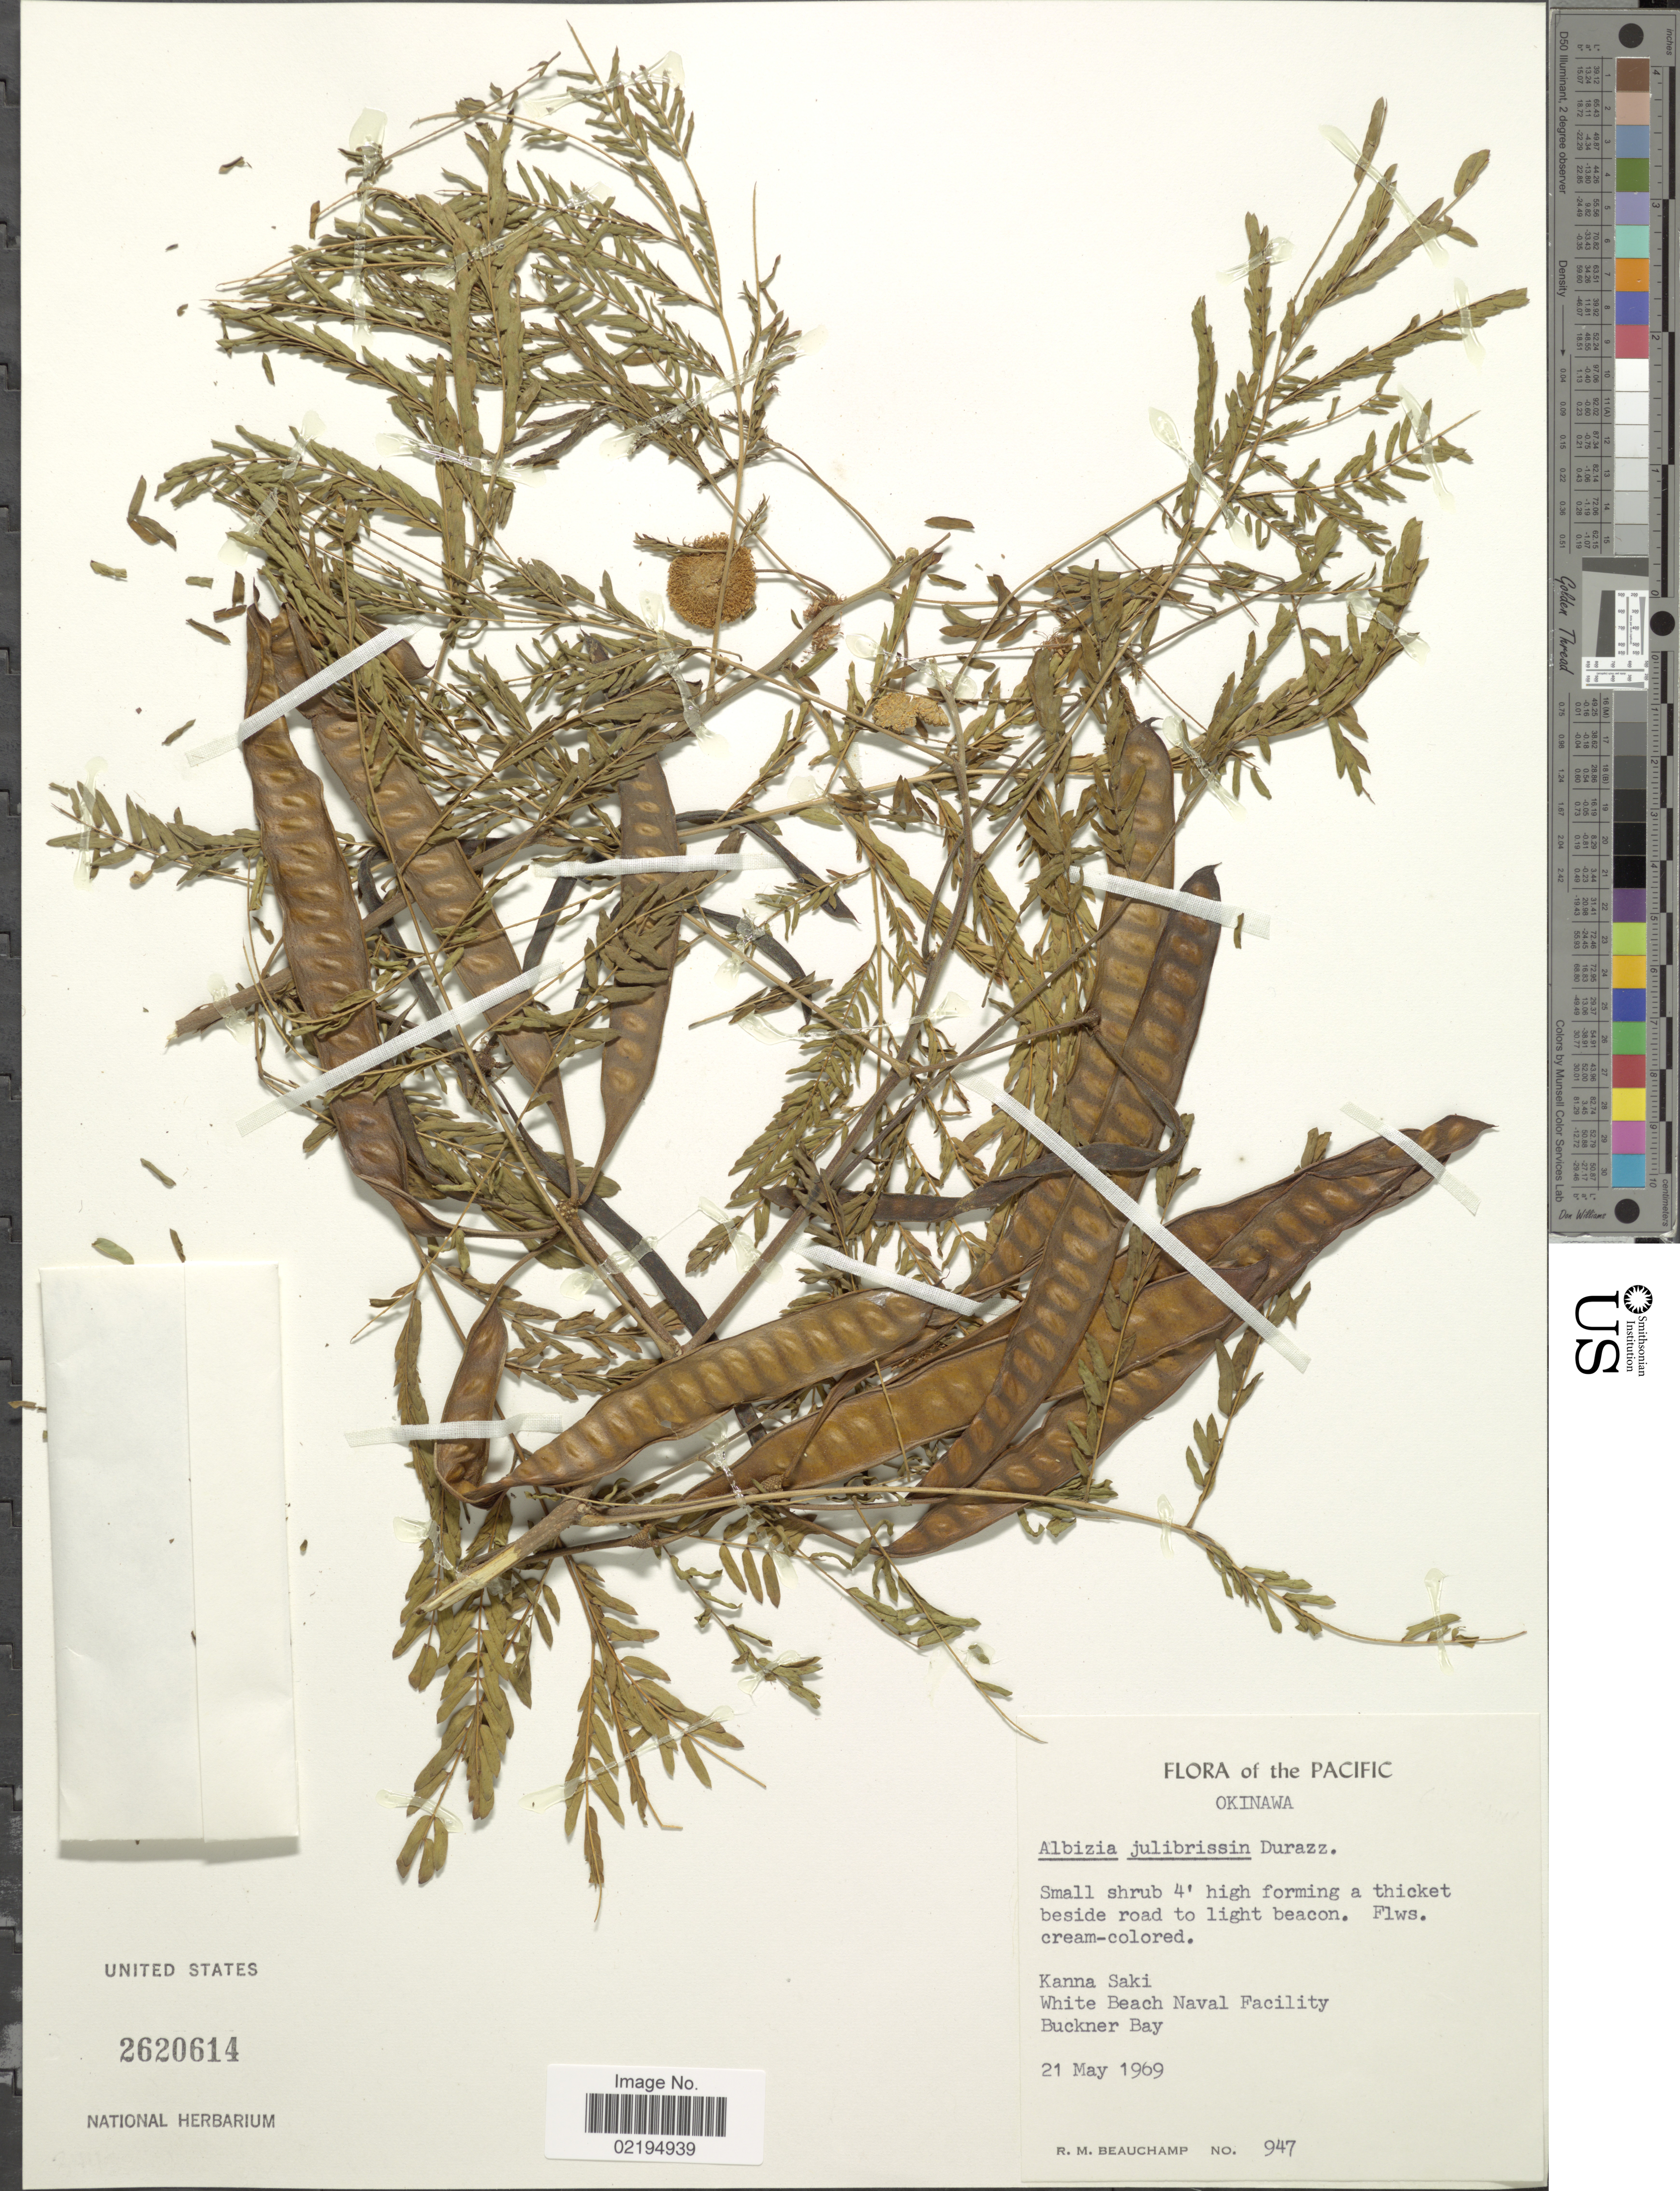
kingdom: Plantae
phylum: Tracheophyta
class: Magnoliopsida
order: Fabales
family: Fabaceae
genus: Albizia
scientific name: Albizia julibrissin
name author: Durazz.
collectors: R. Beauchamp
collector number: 947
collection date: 1969-05-21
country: Japan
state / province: Okinawa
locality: Pacific, Kanna Saki, White Beach Naval Facility, Buckner Bay, beside road.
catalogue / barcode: US 2620614